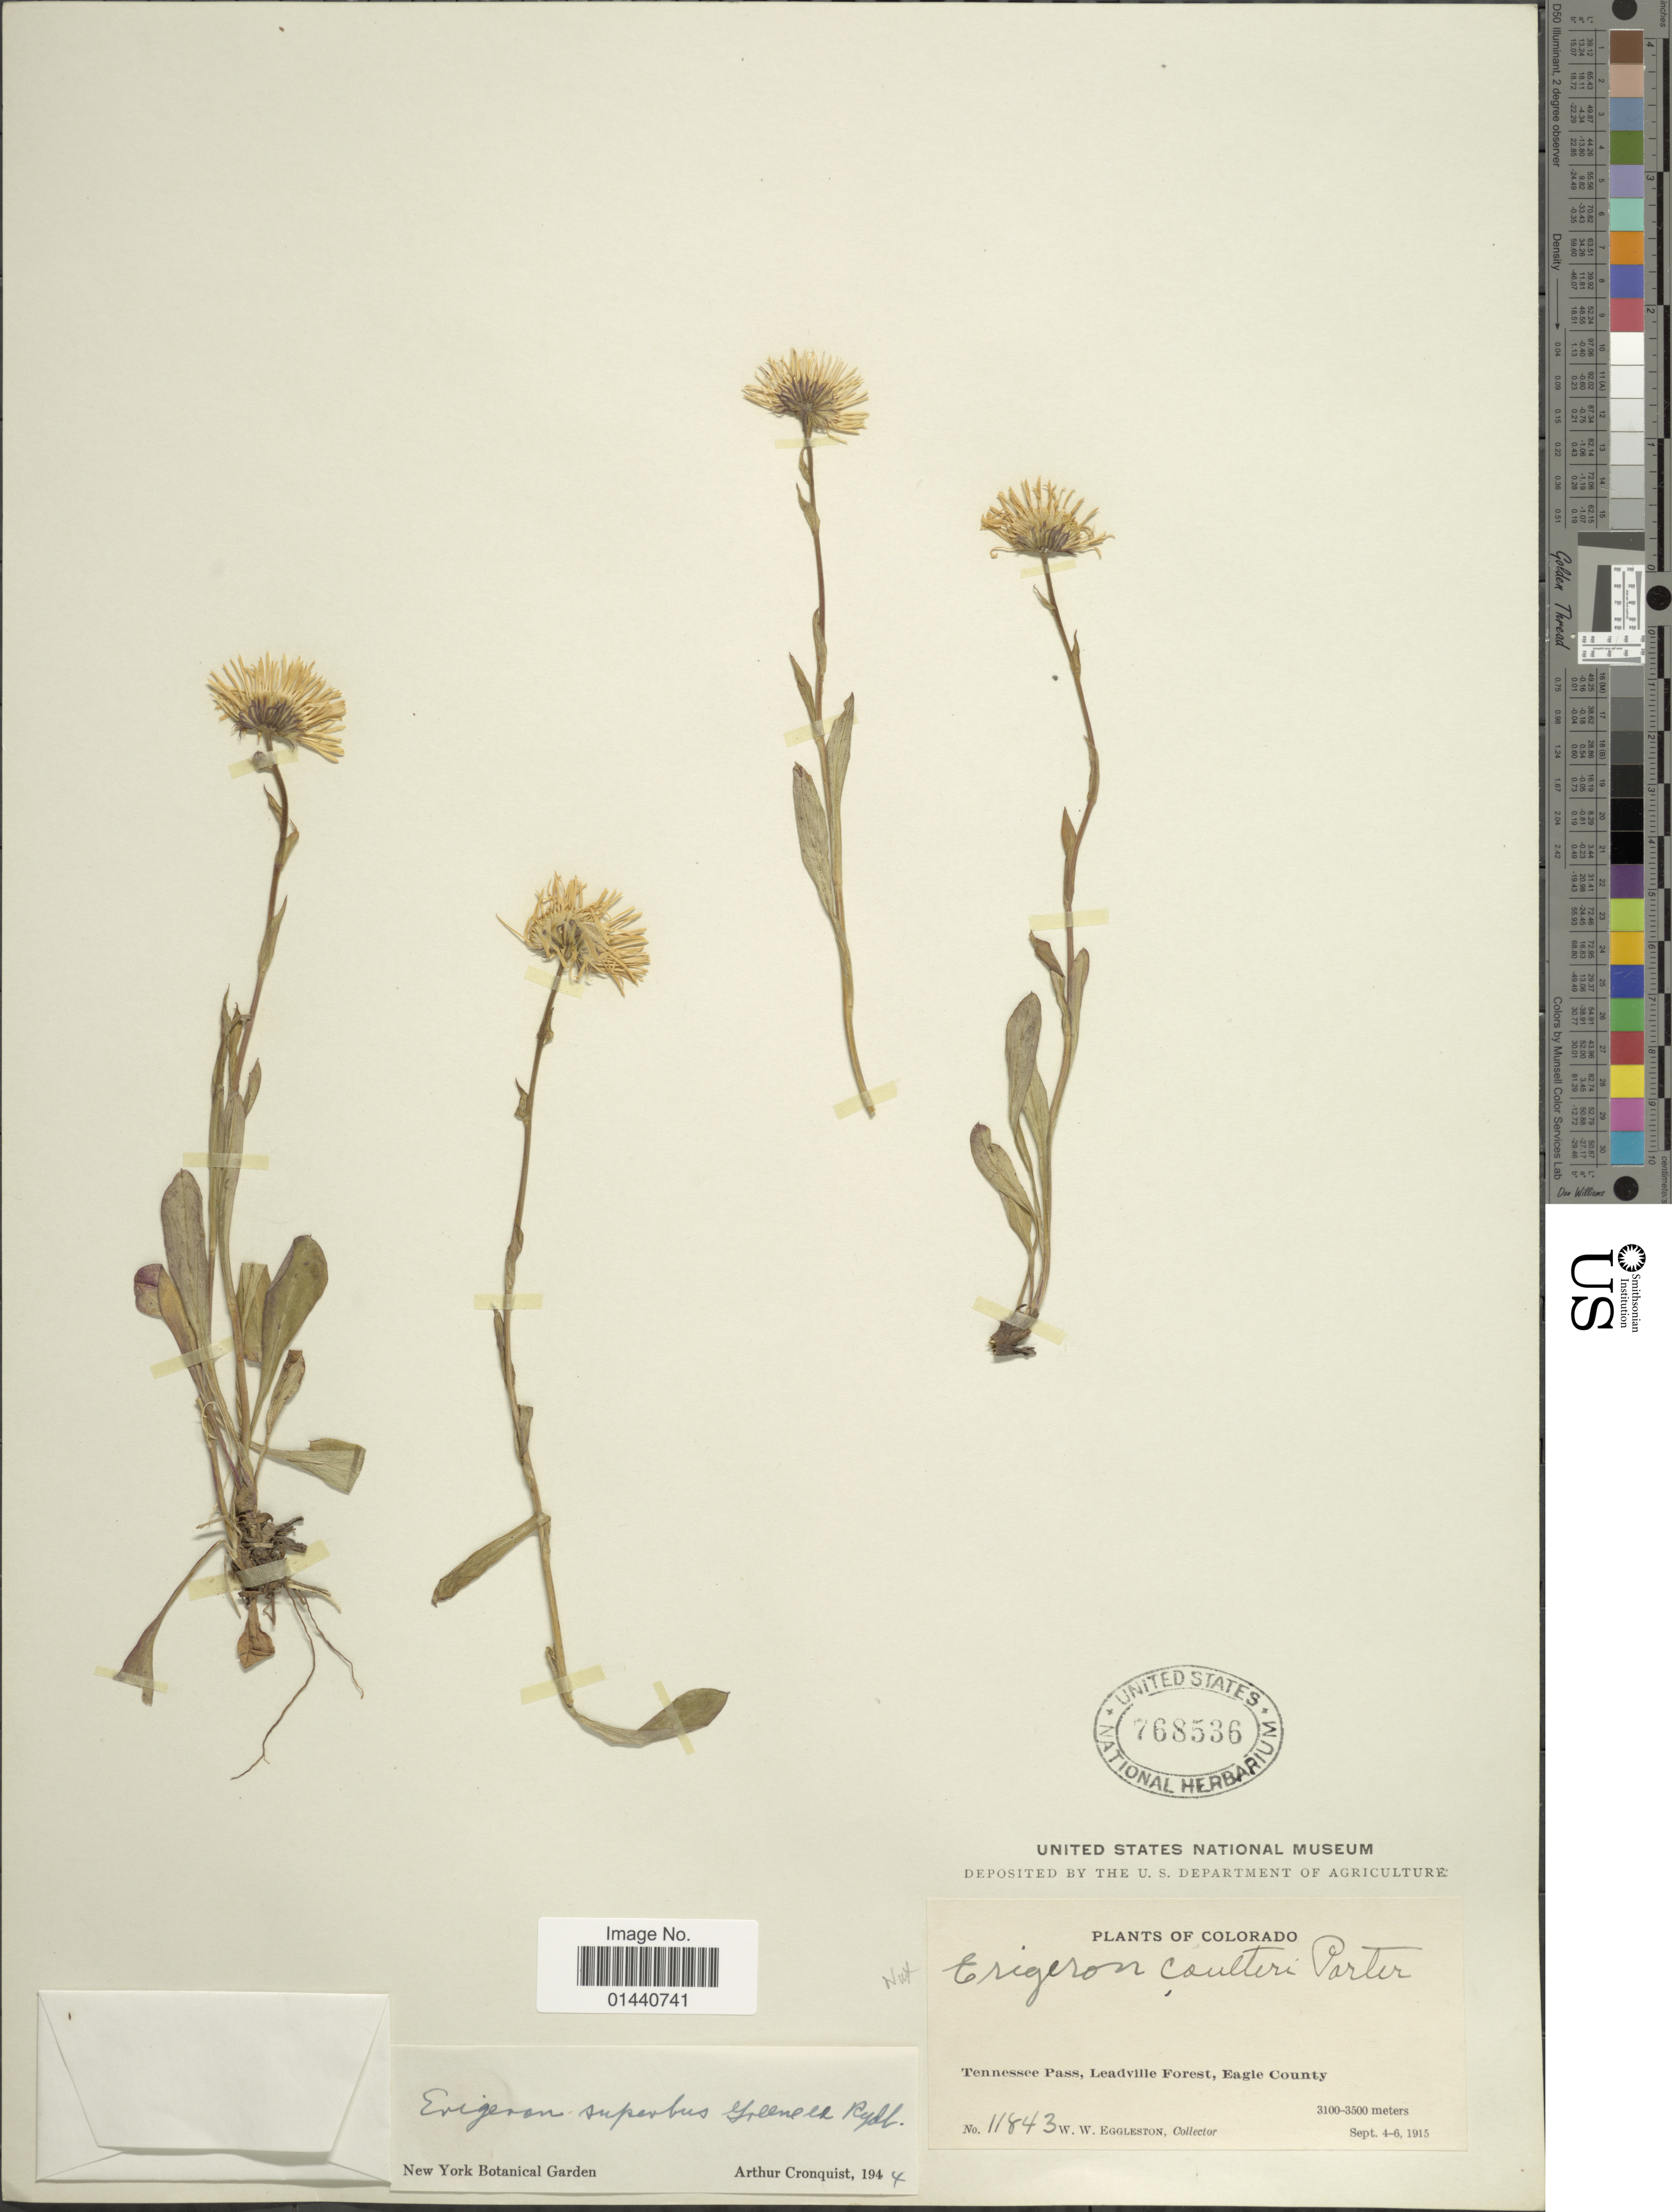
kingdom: Plantae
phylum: Tracheophyta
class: Magnoliopsida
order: Asterales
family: Asteraceae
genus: Erigeron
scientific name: Erigeron superbus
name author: Greene ex Rydb.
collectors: W. W. Eggleston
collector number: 11843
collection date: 1915-09-04/1915-09-06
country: United States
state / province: Colorado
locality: Tennessee Pass, Leadville Forest, Eagle County.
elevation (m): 3100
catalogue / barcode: US 768536